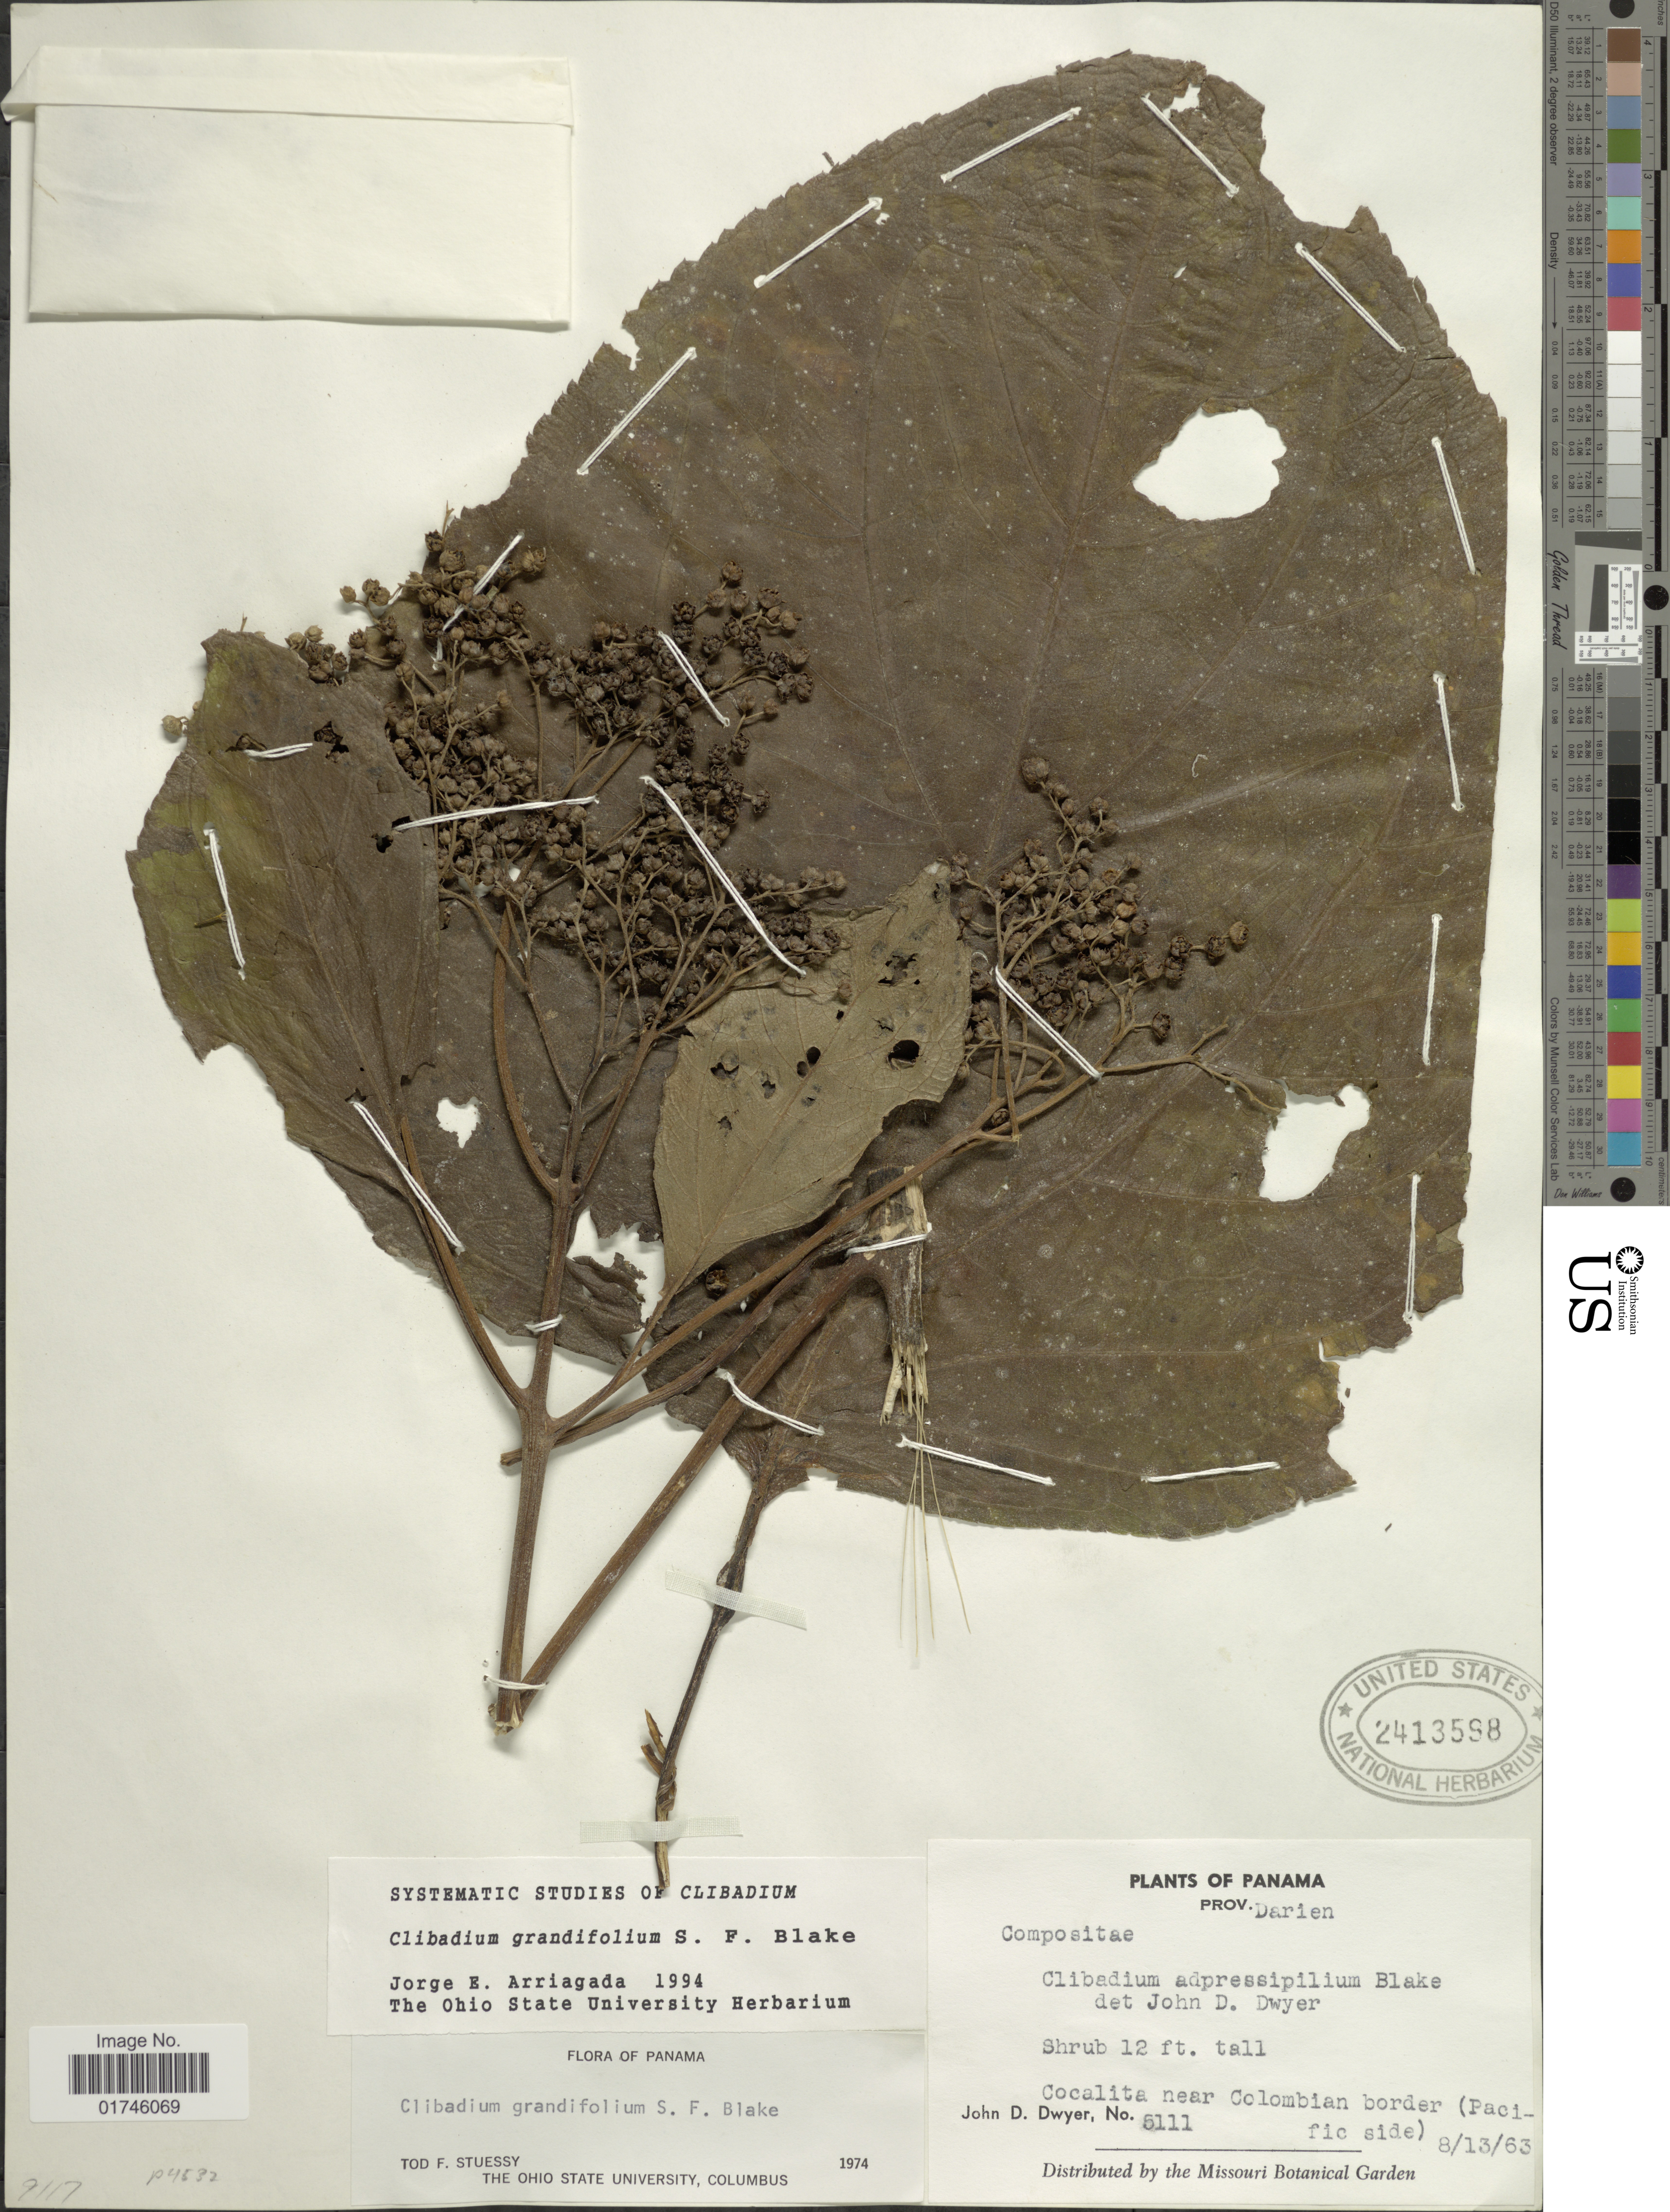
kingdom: Plantae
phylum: Tracheophyta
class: Magnoliopsida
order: Asterales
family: Asteraceae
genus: Clibadium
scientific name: Clibadium grandifolium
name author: S.F. Blake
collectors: J. D. Dwyer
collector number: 5111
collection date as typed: Transcribed d/m/y: 13/8/63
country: Panama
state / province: Darién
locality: Panama. Prov. Darien. Cocalita near Colombian border (Pacific side).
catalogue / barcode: US 2413598